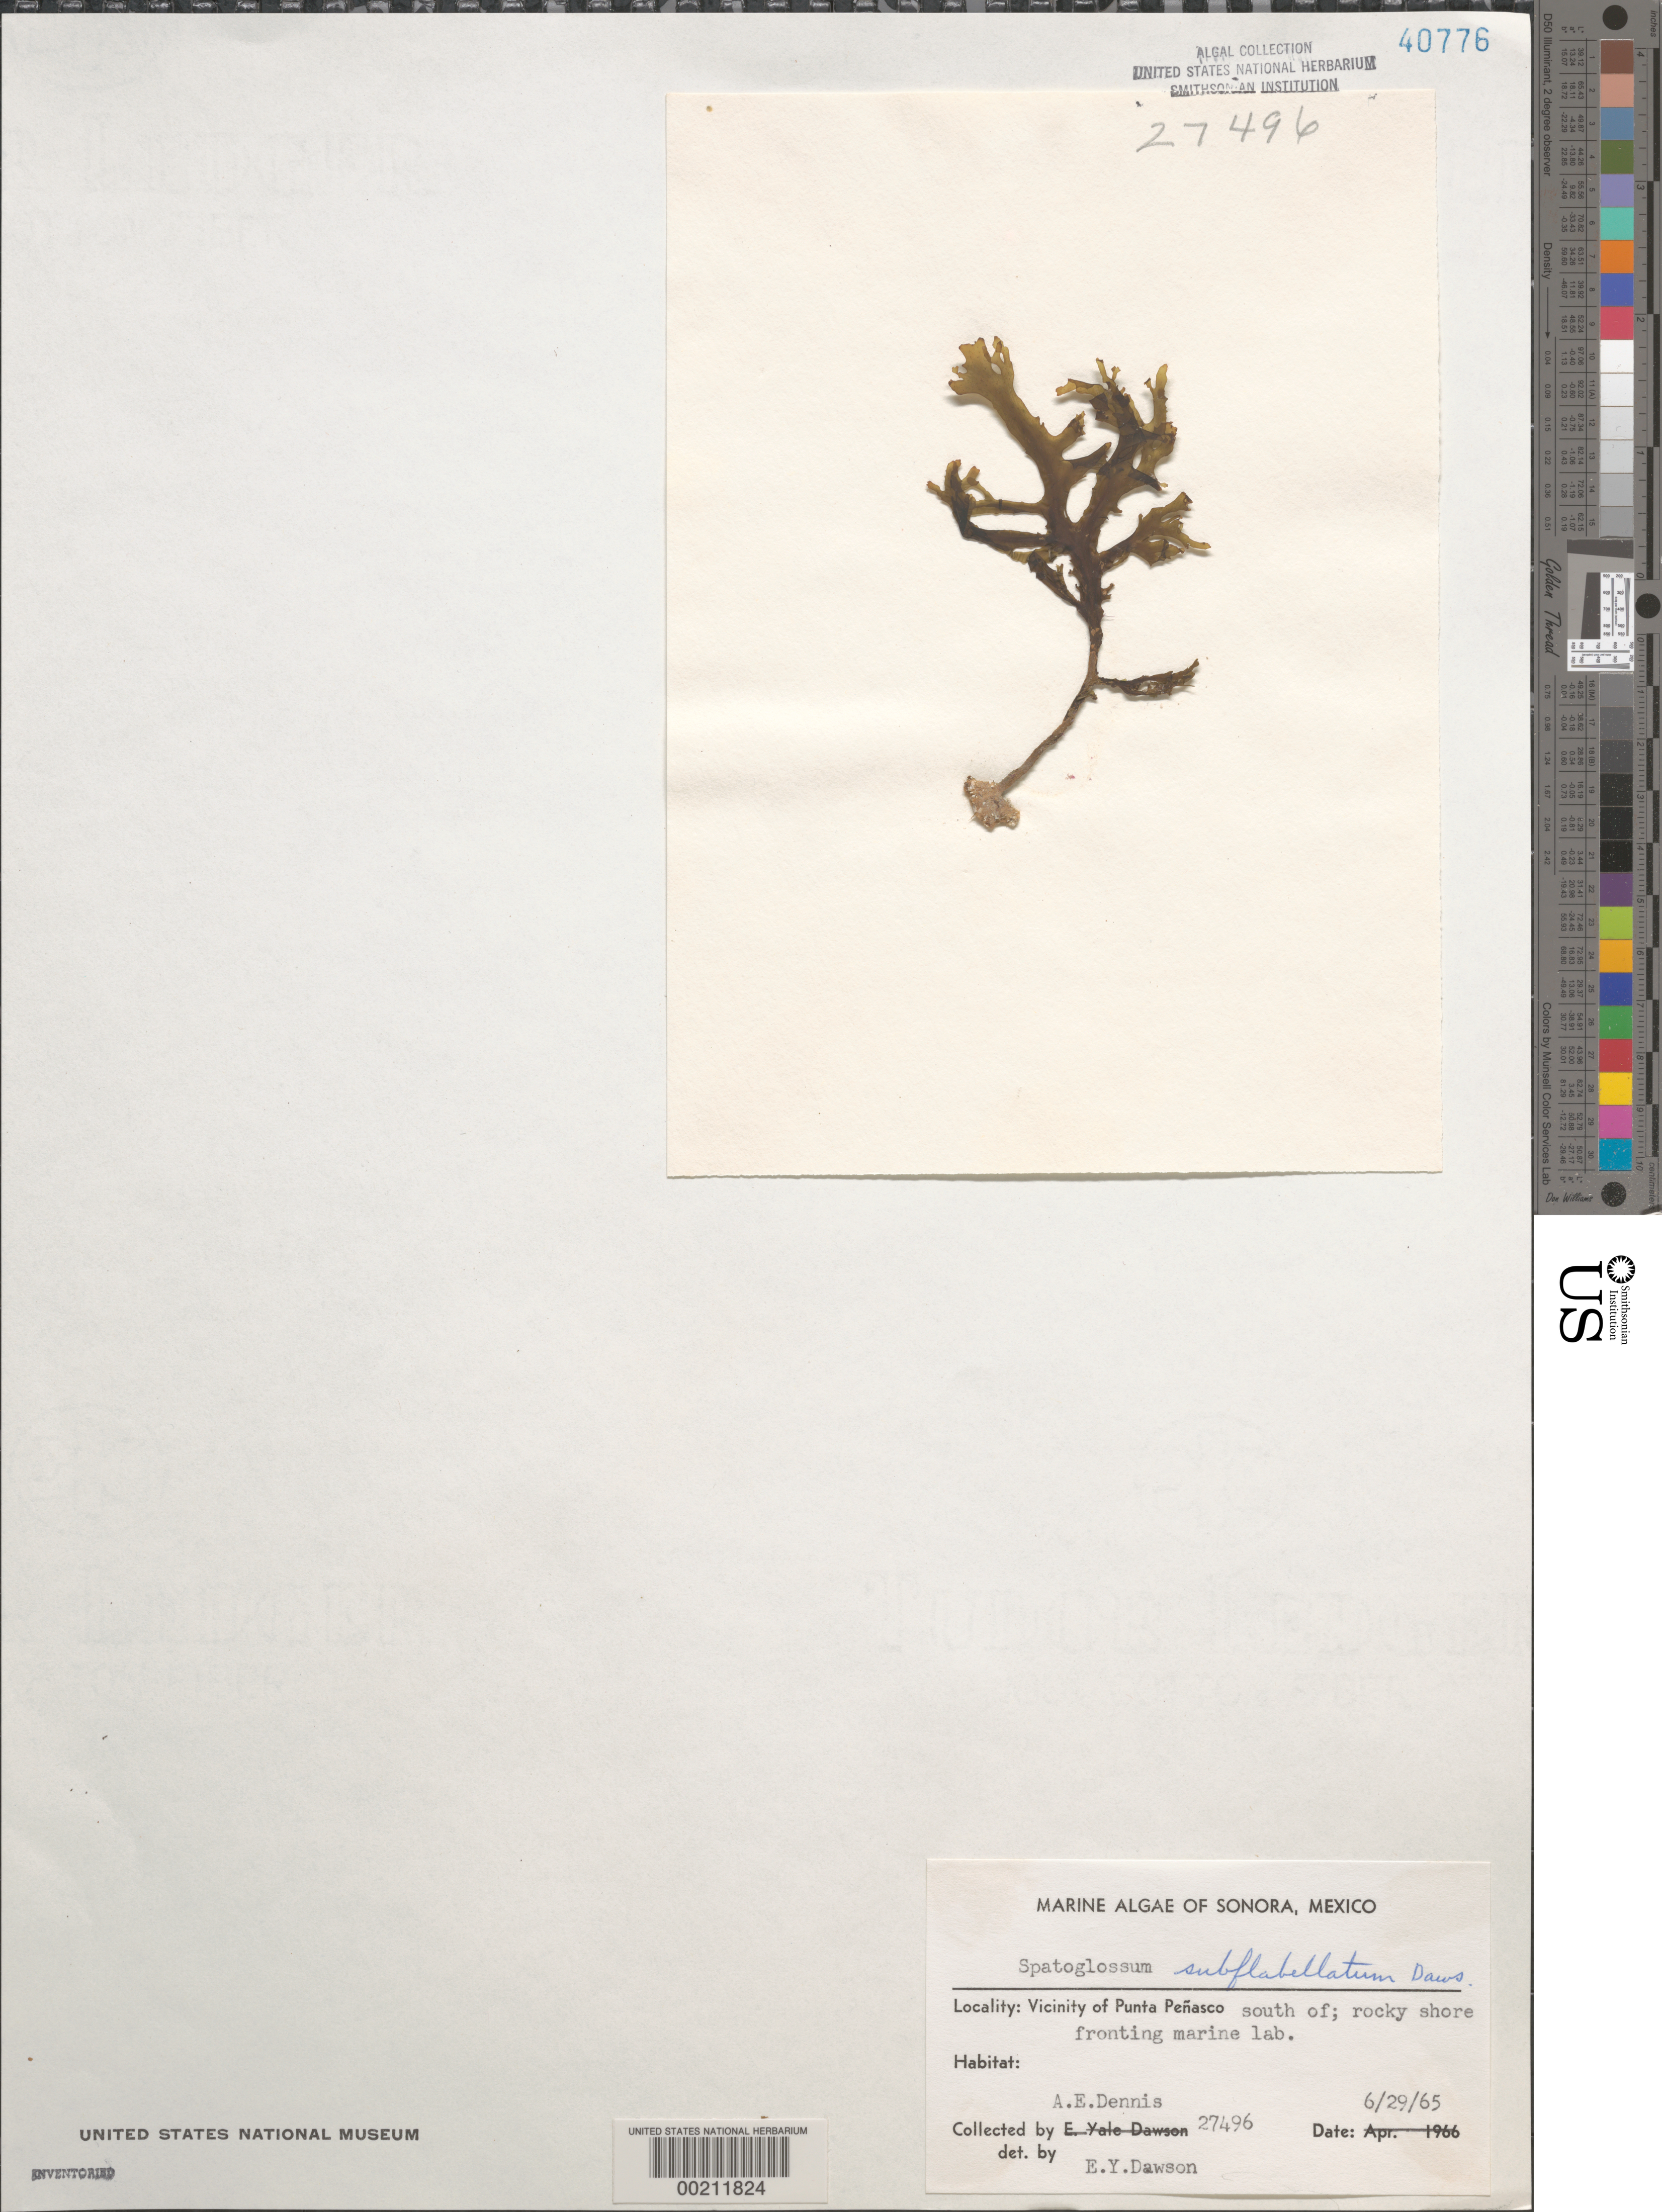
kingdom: Chromista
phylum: Ochrophyta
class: Phaeophyceae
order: Dictyotales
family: Dictyotaceae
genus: Spatoglossum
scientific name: Spatoglossum subflabellatum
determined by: Dawson, E. Y.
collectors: A. Dennis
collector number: EYD 27496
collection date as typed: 29 Jun 1965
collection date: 1965-06-29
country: Mexico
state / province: Sonora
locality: Marine laboratory shore, south of Punta Penasco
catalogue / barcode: US 40776